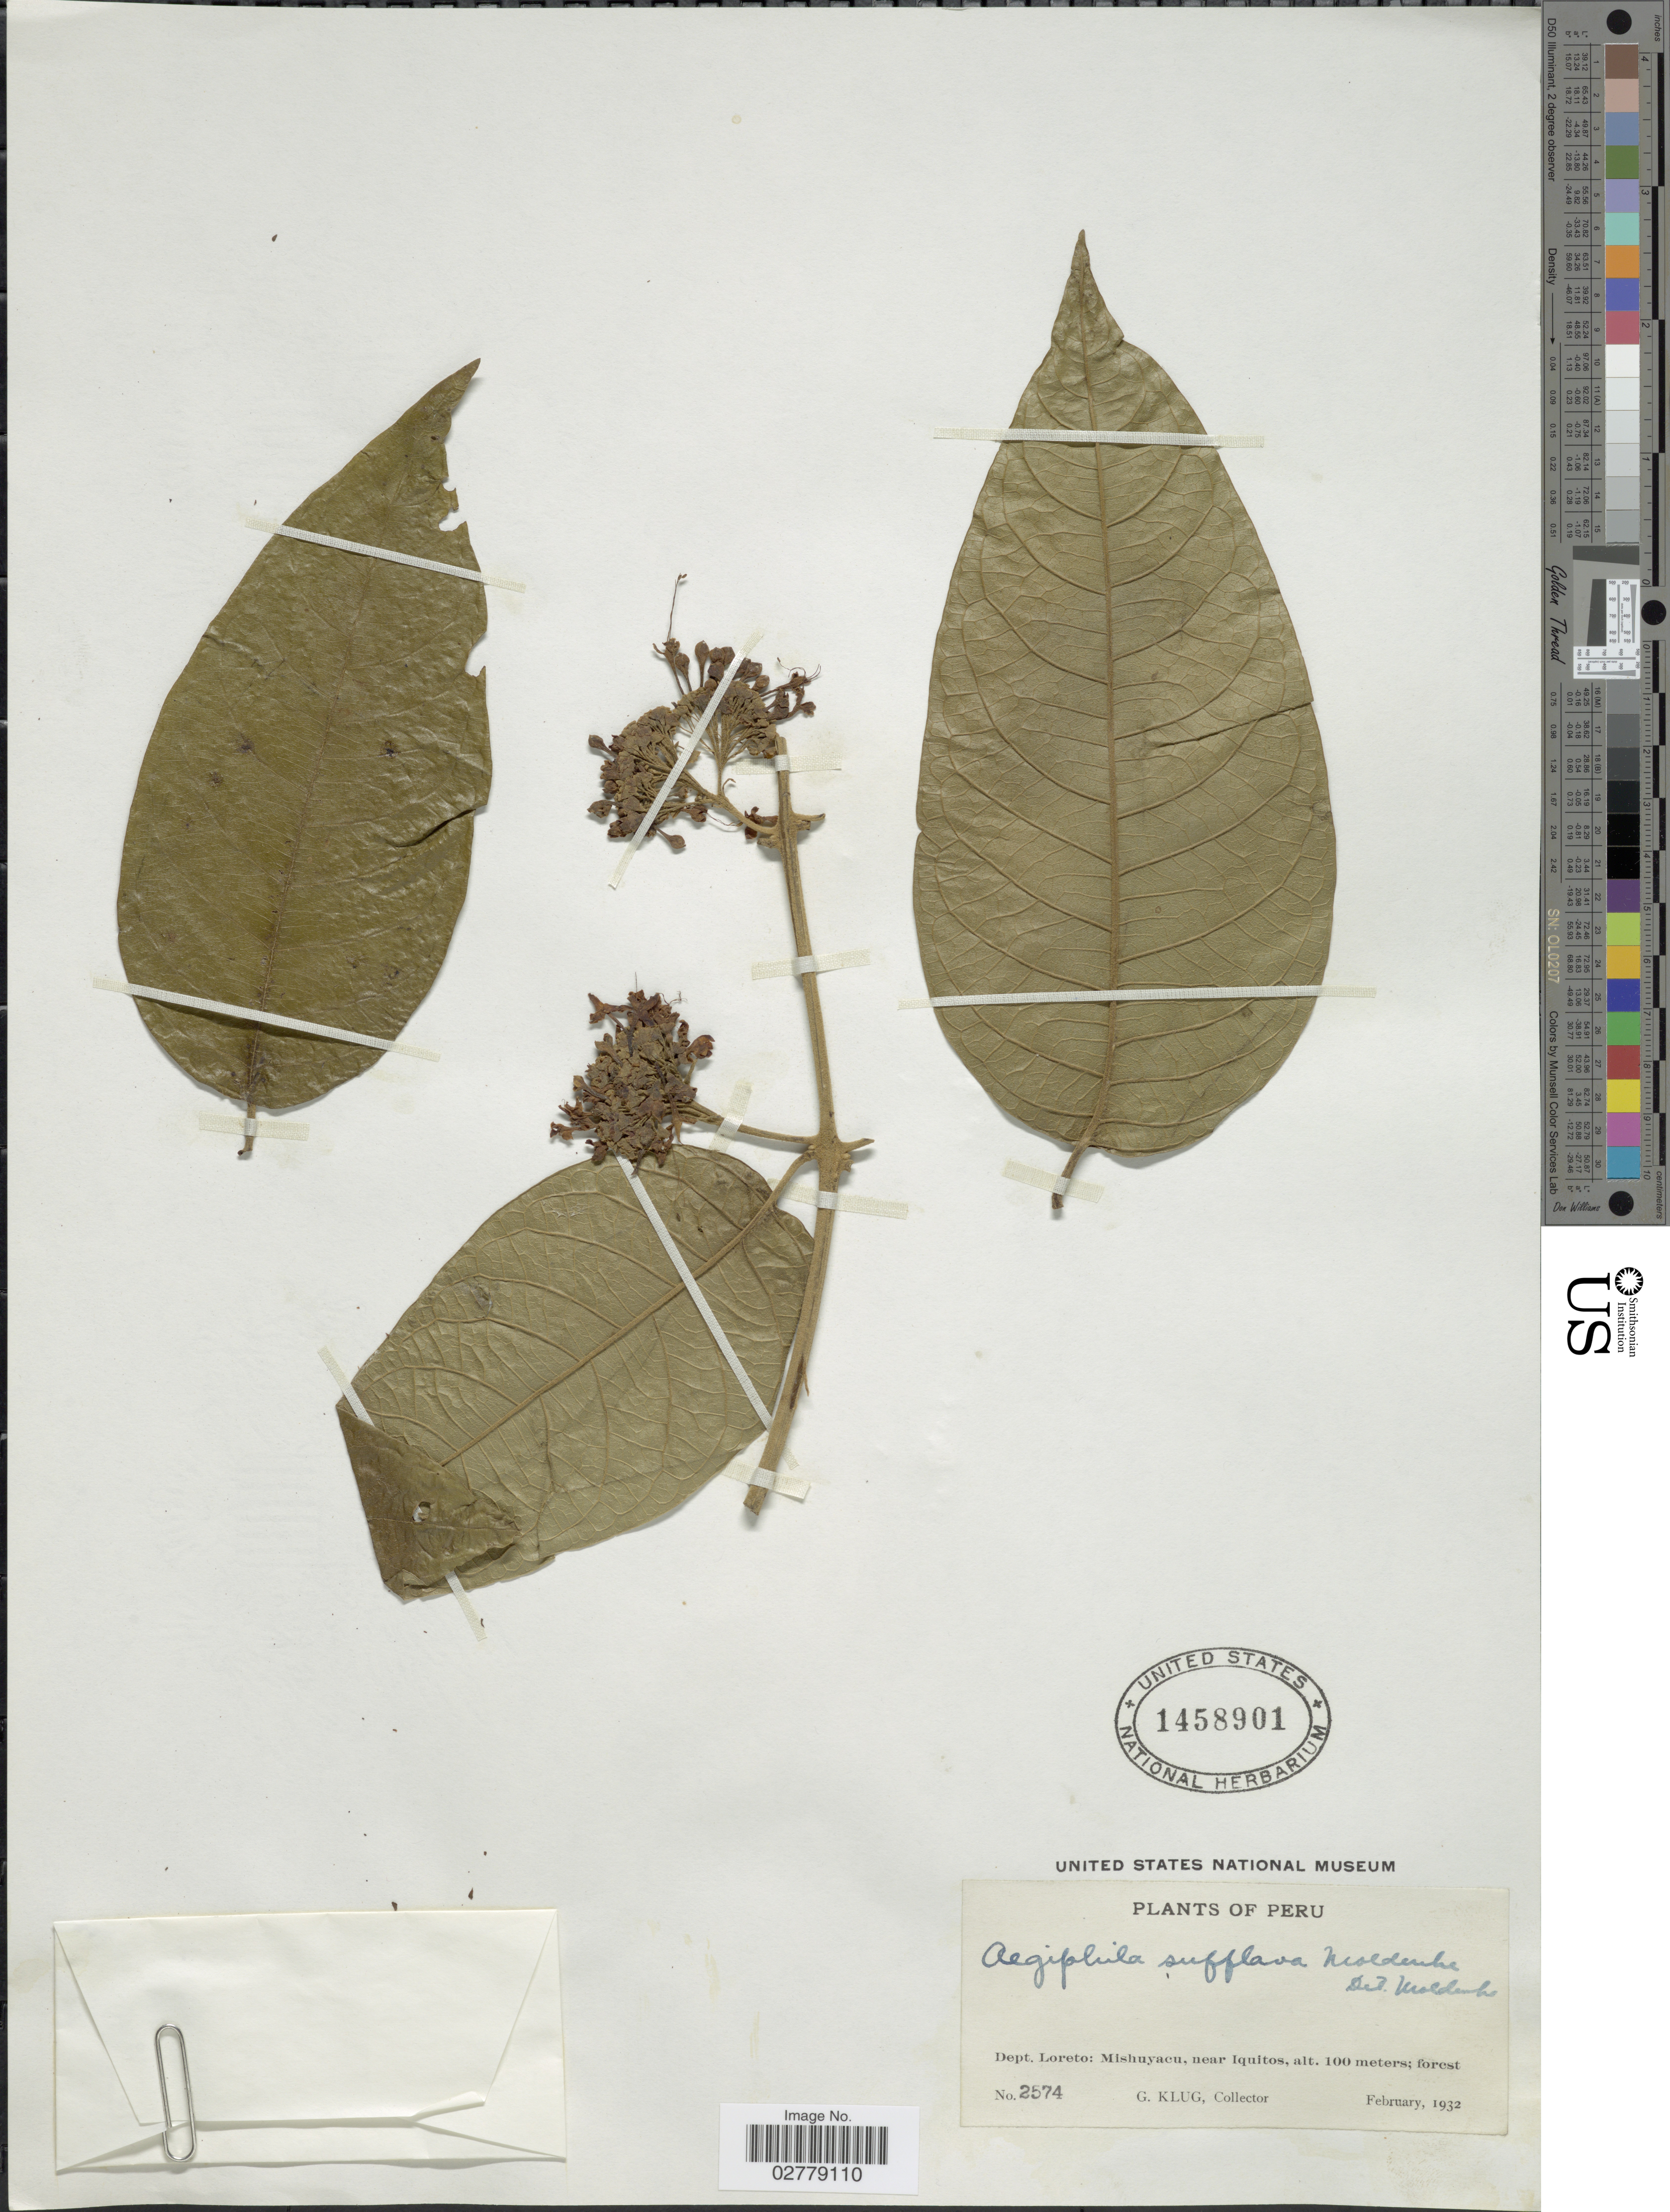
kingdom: Plantae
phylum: Tracheophyta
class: Magnoliopsida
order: Lamiales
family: Lamiaceae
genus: Aegiphila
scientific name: Aegiphila sufflava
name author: Moldenke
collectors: G. Klug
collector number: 2574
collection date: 1932-02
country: Peru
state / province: Loreto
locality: Dept. Loreto, Mishuyacu, near Iquitos.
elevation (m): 100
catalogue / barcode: US 1458901